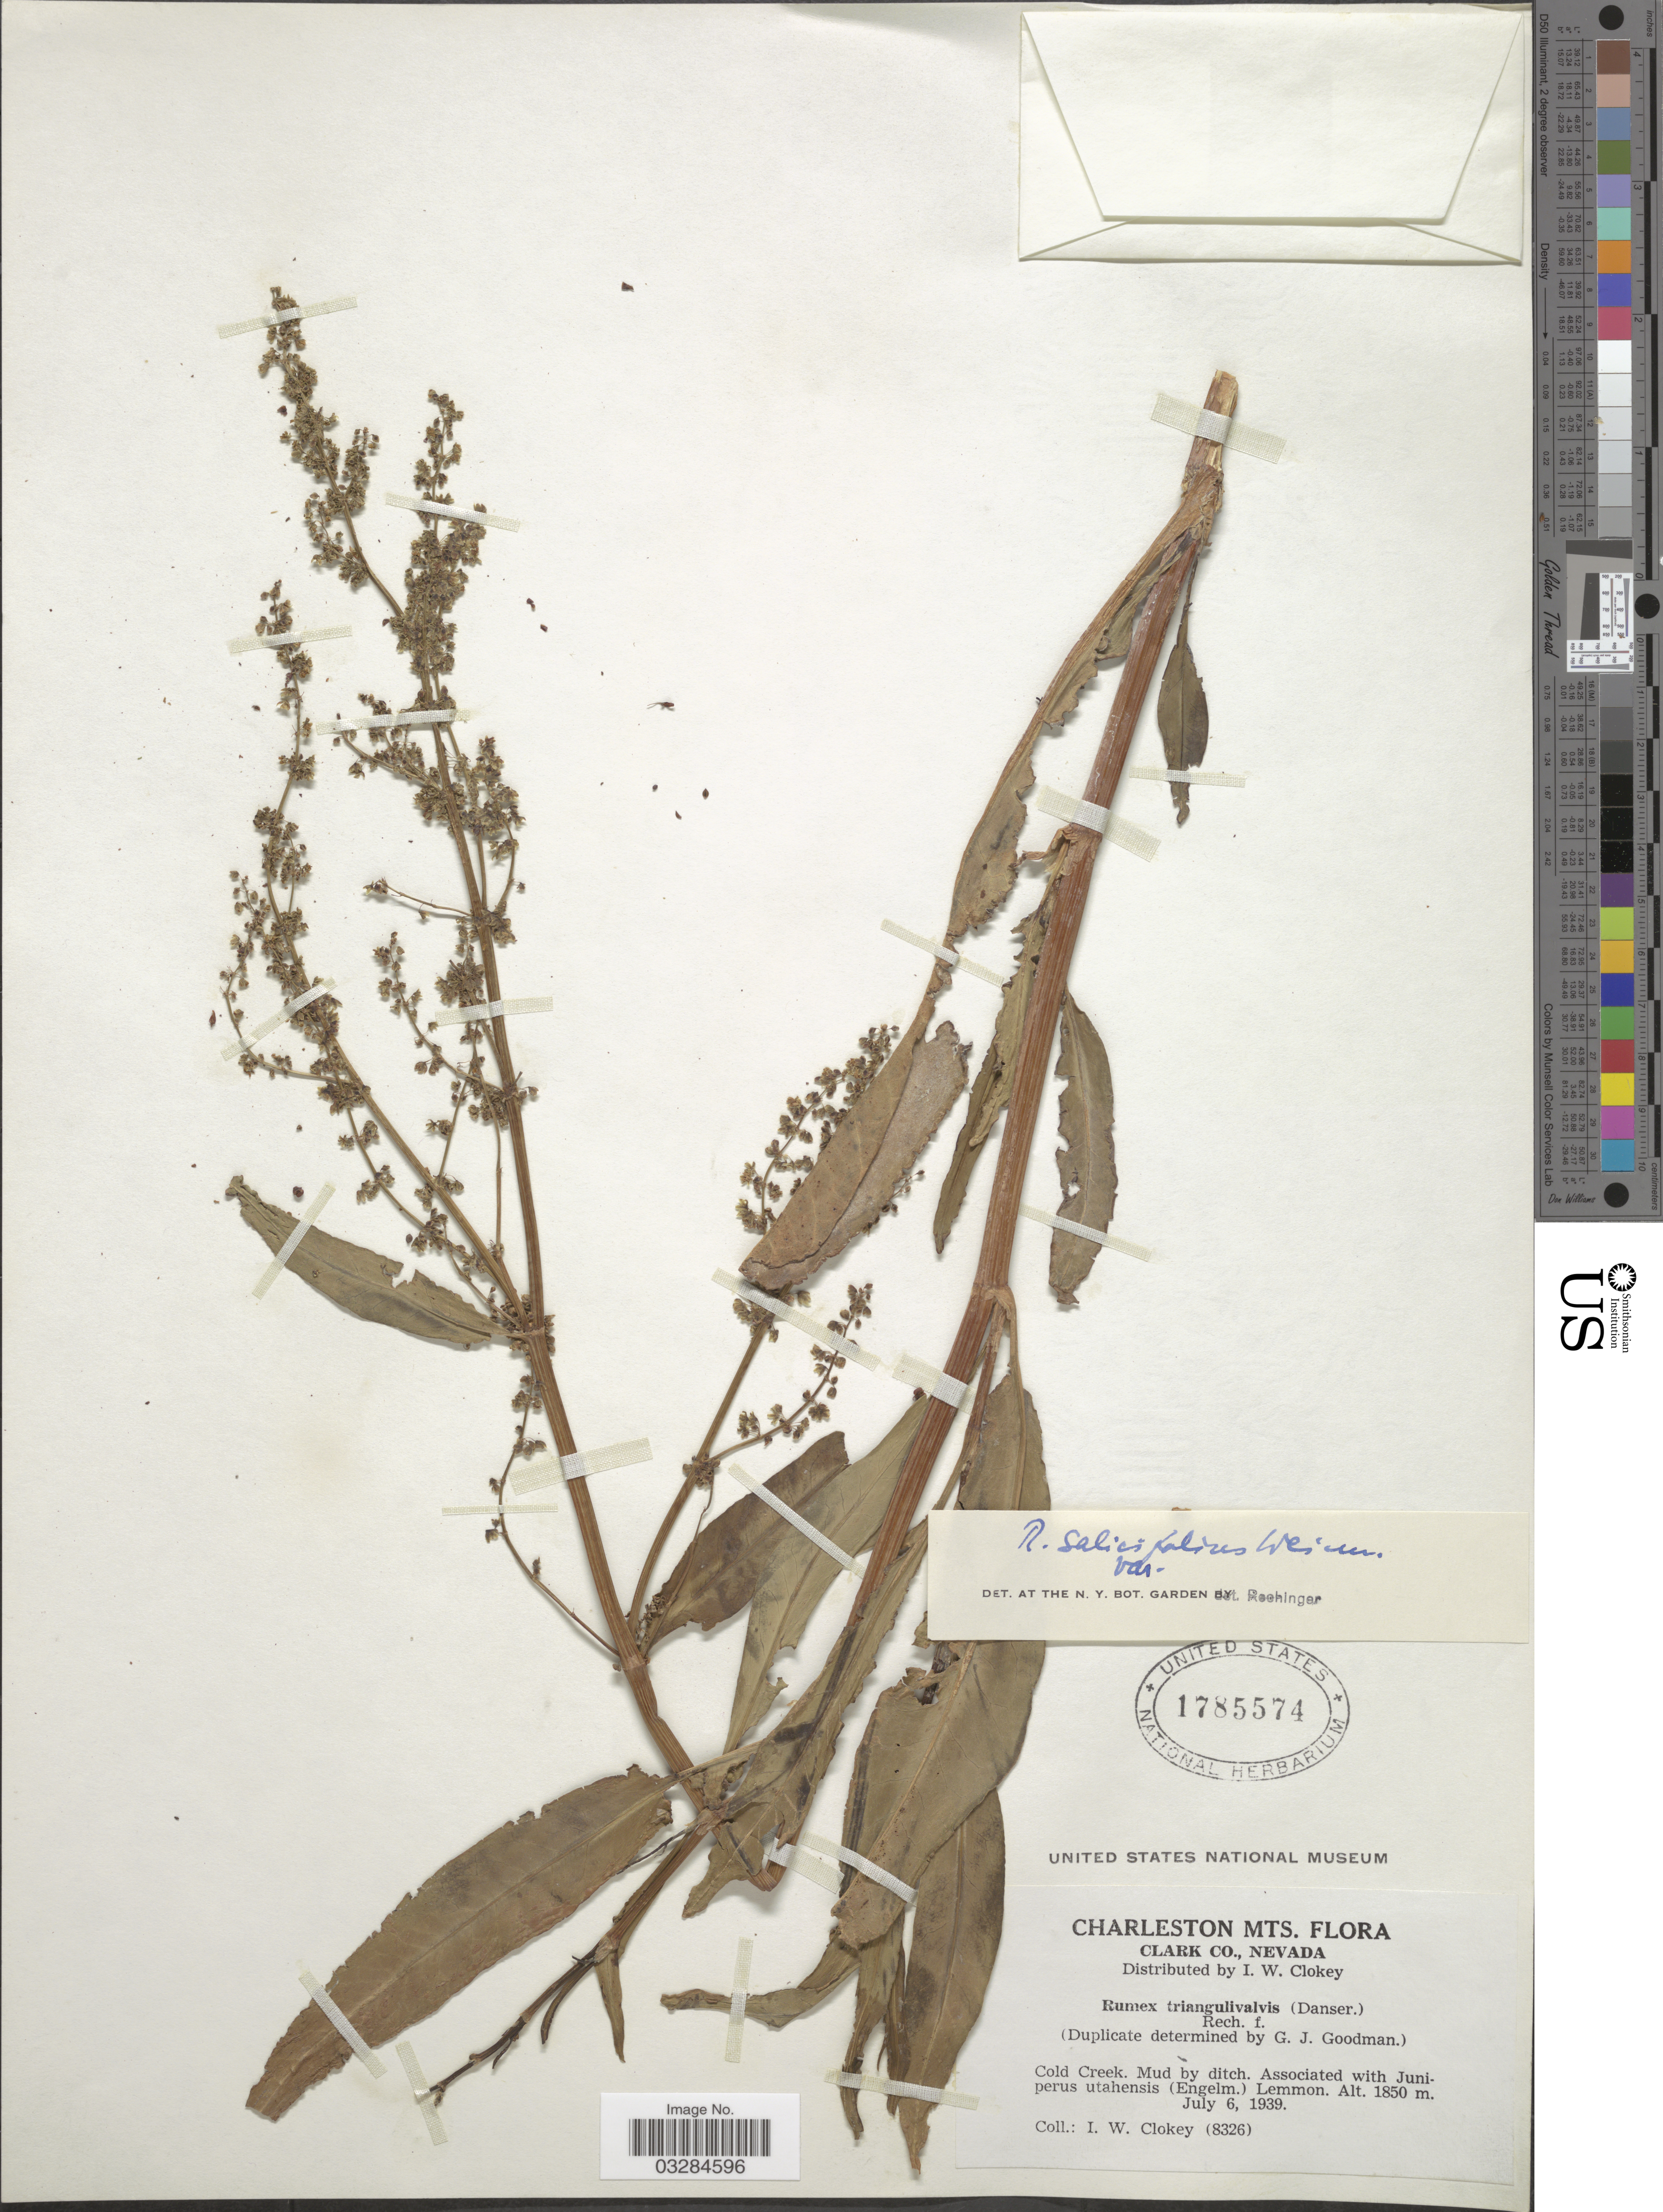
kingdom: Plantae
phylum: Tracheophyta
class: Magnoliopsida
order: Caryophyllales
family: Polygonaceae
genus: Rumex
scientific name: Rumex salicifolius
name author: Weinm.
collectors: I. W. Clokey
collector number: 8326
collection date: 1939-07-06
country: United States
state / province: Nevada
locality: Charleston Mts., Clark Co., Cold Creek.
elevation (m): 1850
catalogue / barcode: US 1785574